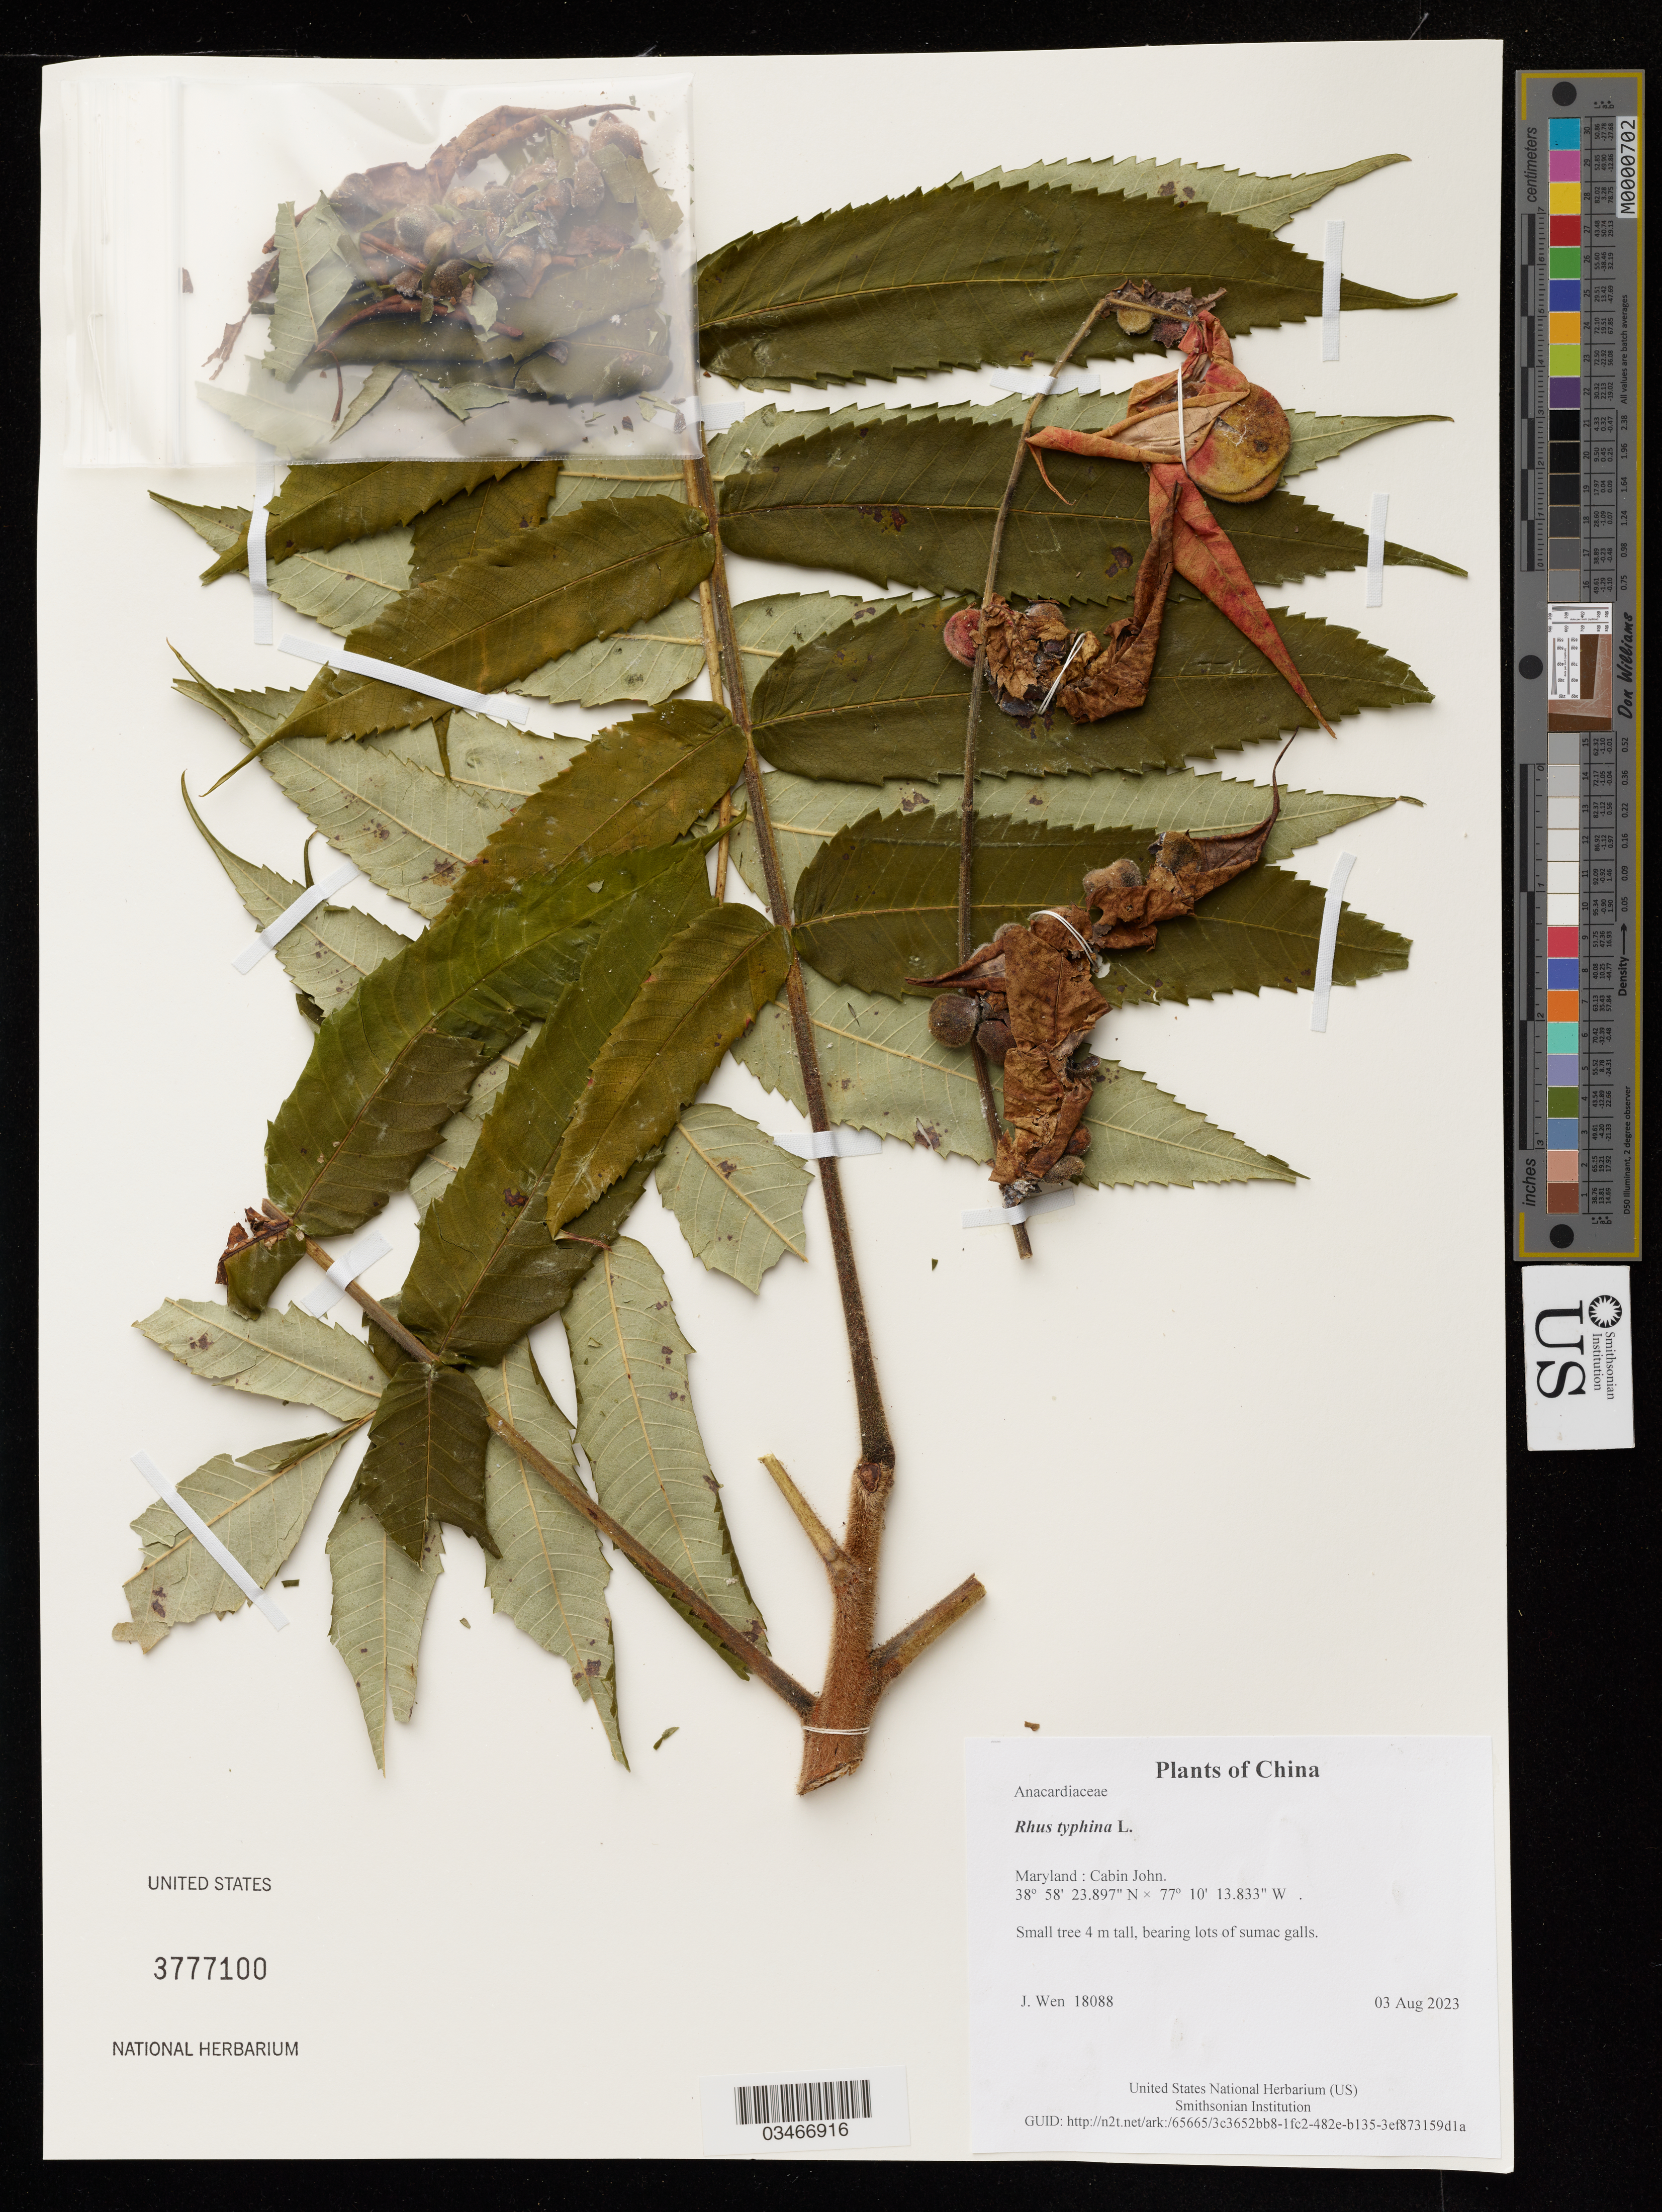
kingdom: Plantae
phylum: Tracheophyta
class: Magnoliopsida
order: Sapindales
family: Anacardiaceae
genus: Rhus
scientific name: Rhus typhina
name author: L.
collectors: J. Wen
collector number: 18088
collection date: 2023-08-03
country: United States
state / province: Maryland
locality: Cabin John.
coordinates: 38.9733047 N, 77.17050933 W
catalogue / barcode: US 3777100